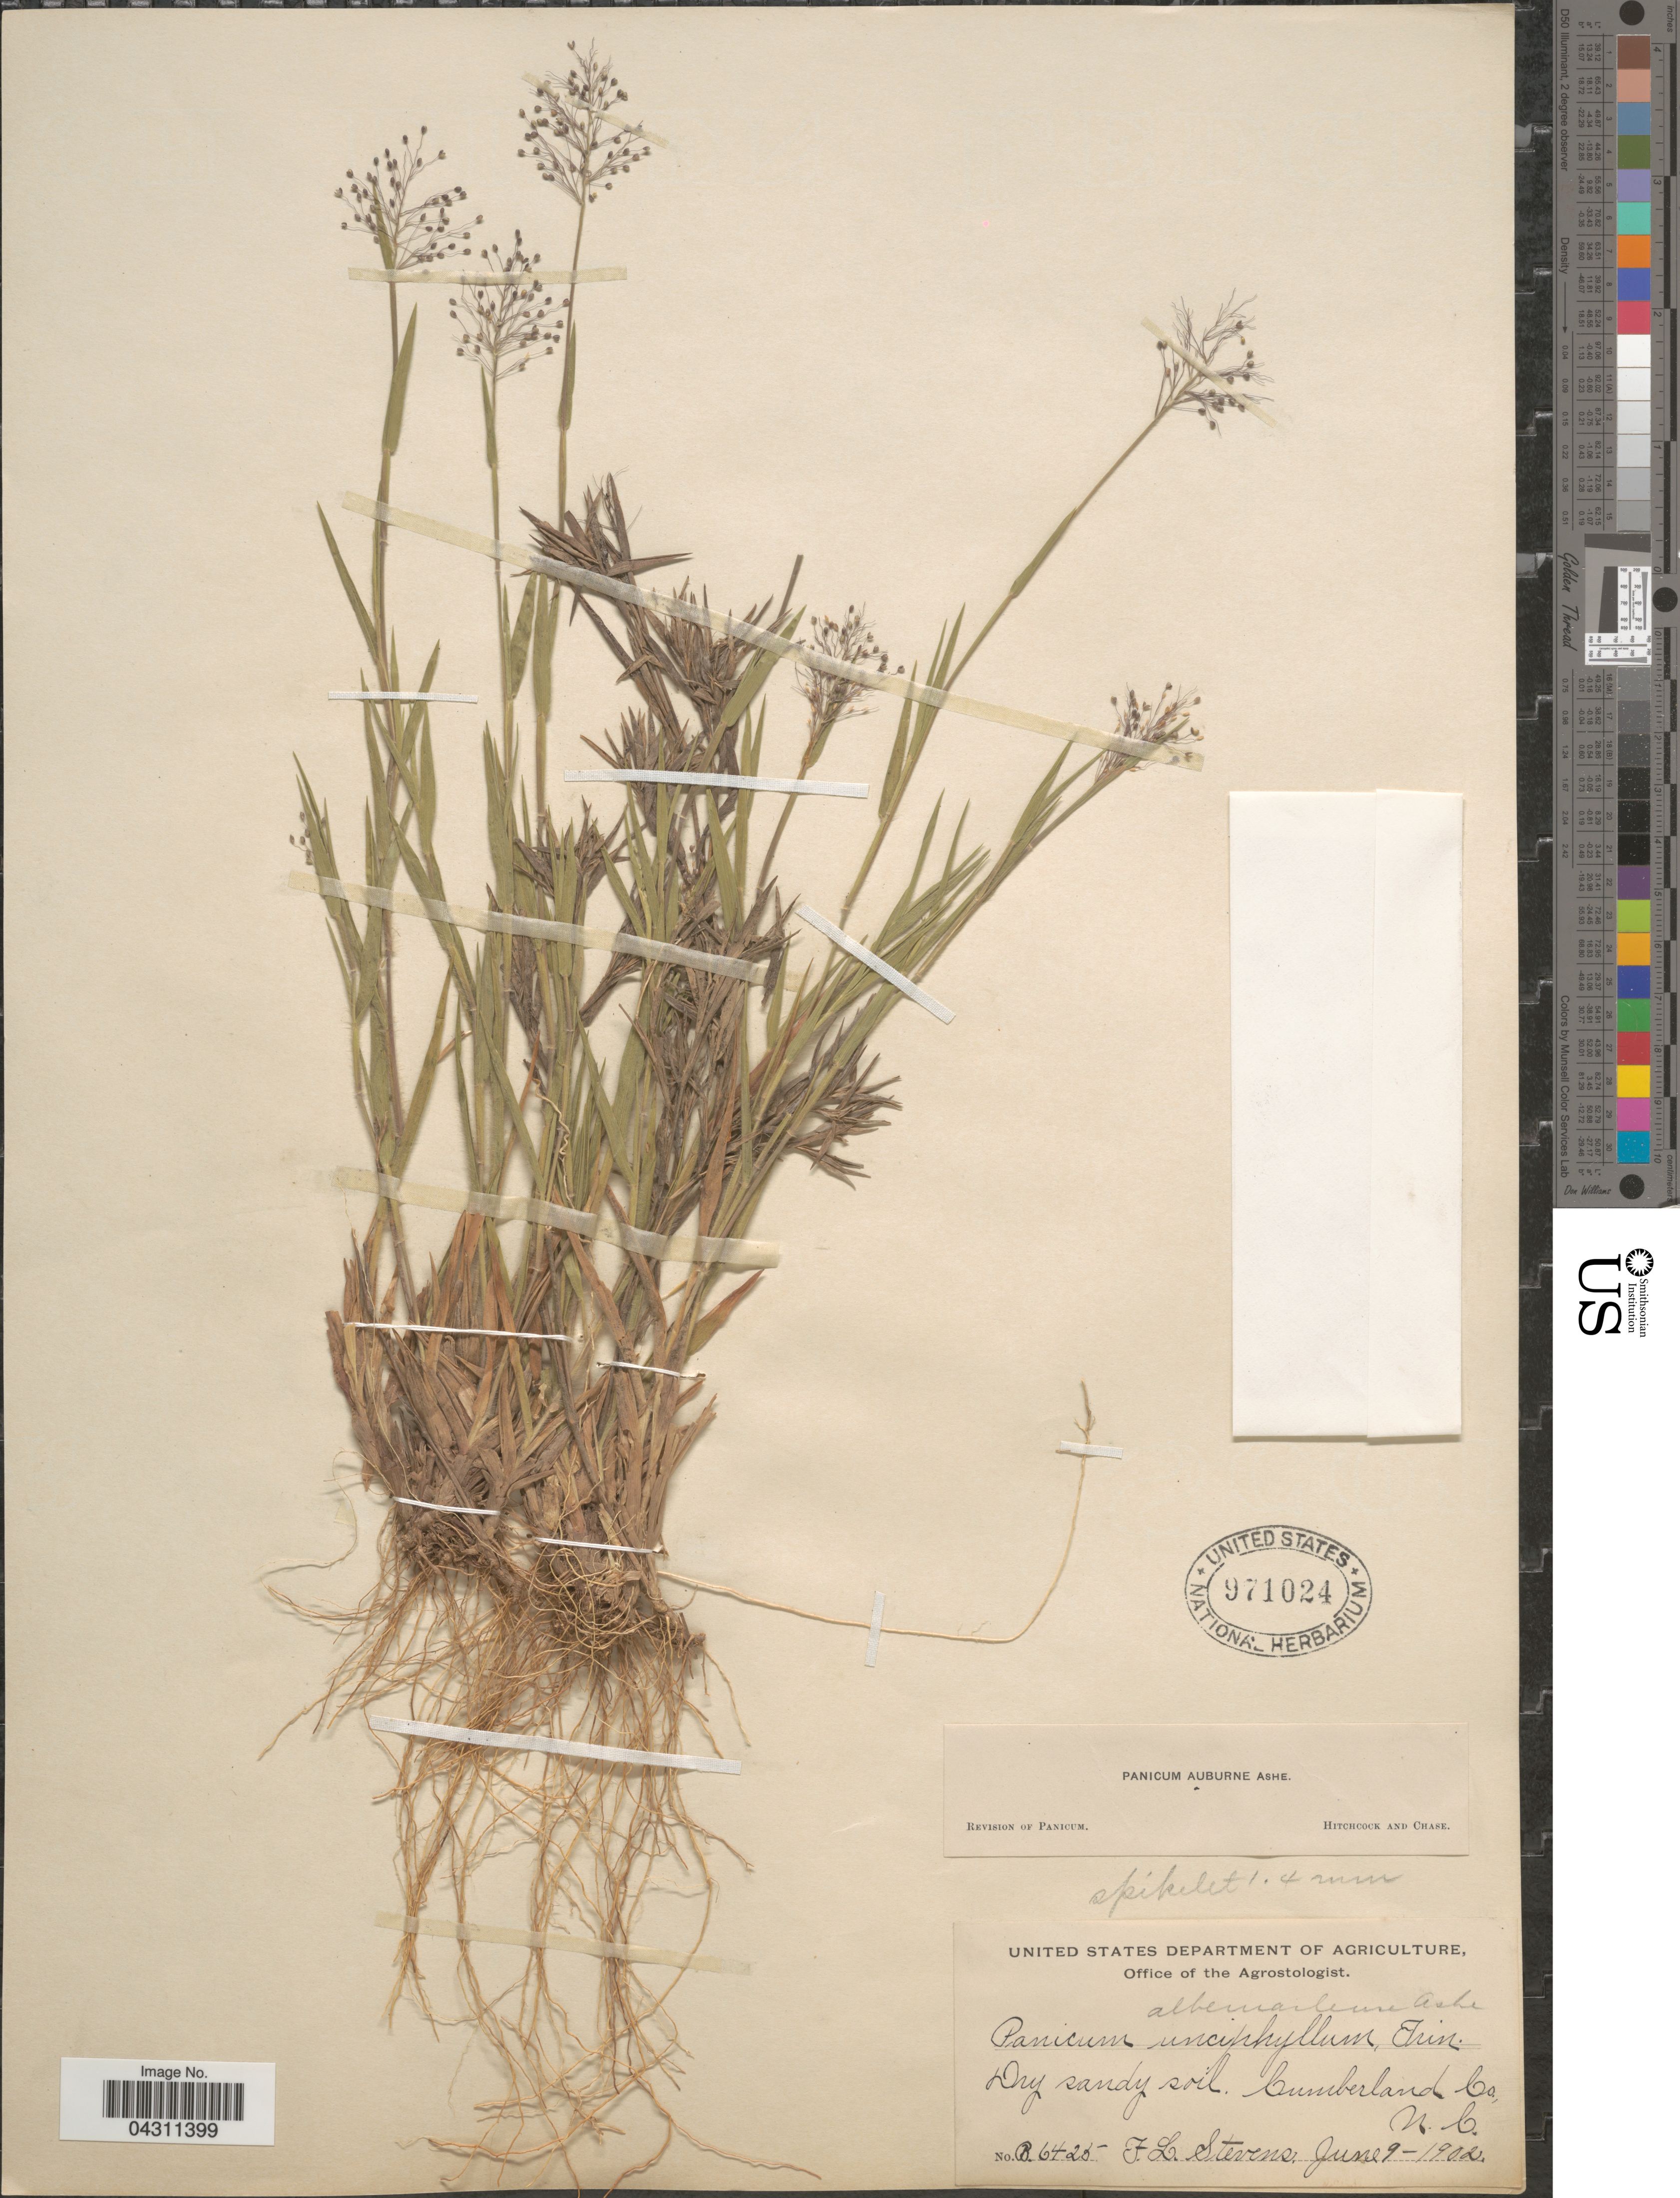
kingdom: Plantae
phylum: Tracheophyta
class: Liliopsida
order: Poales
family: Poaceae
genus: Dichanthelium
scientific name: Dichanthelium sphaerocarpon var. sphaerocarpon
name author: (Elliott) Gould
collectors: F. L. Stevens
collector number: B6425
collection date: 1902-06-09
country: United States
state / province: North Carolina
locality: Dry sandy soil. Cumberland Co.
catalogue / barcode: US 971024